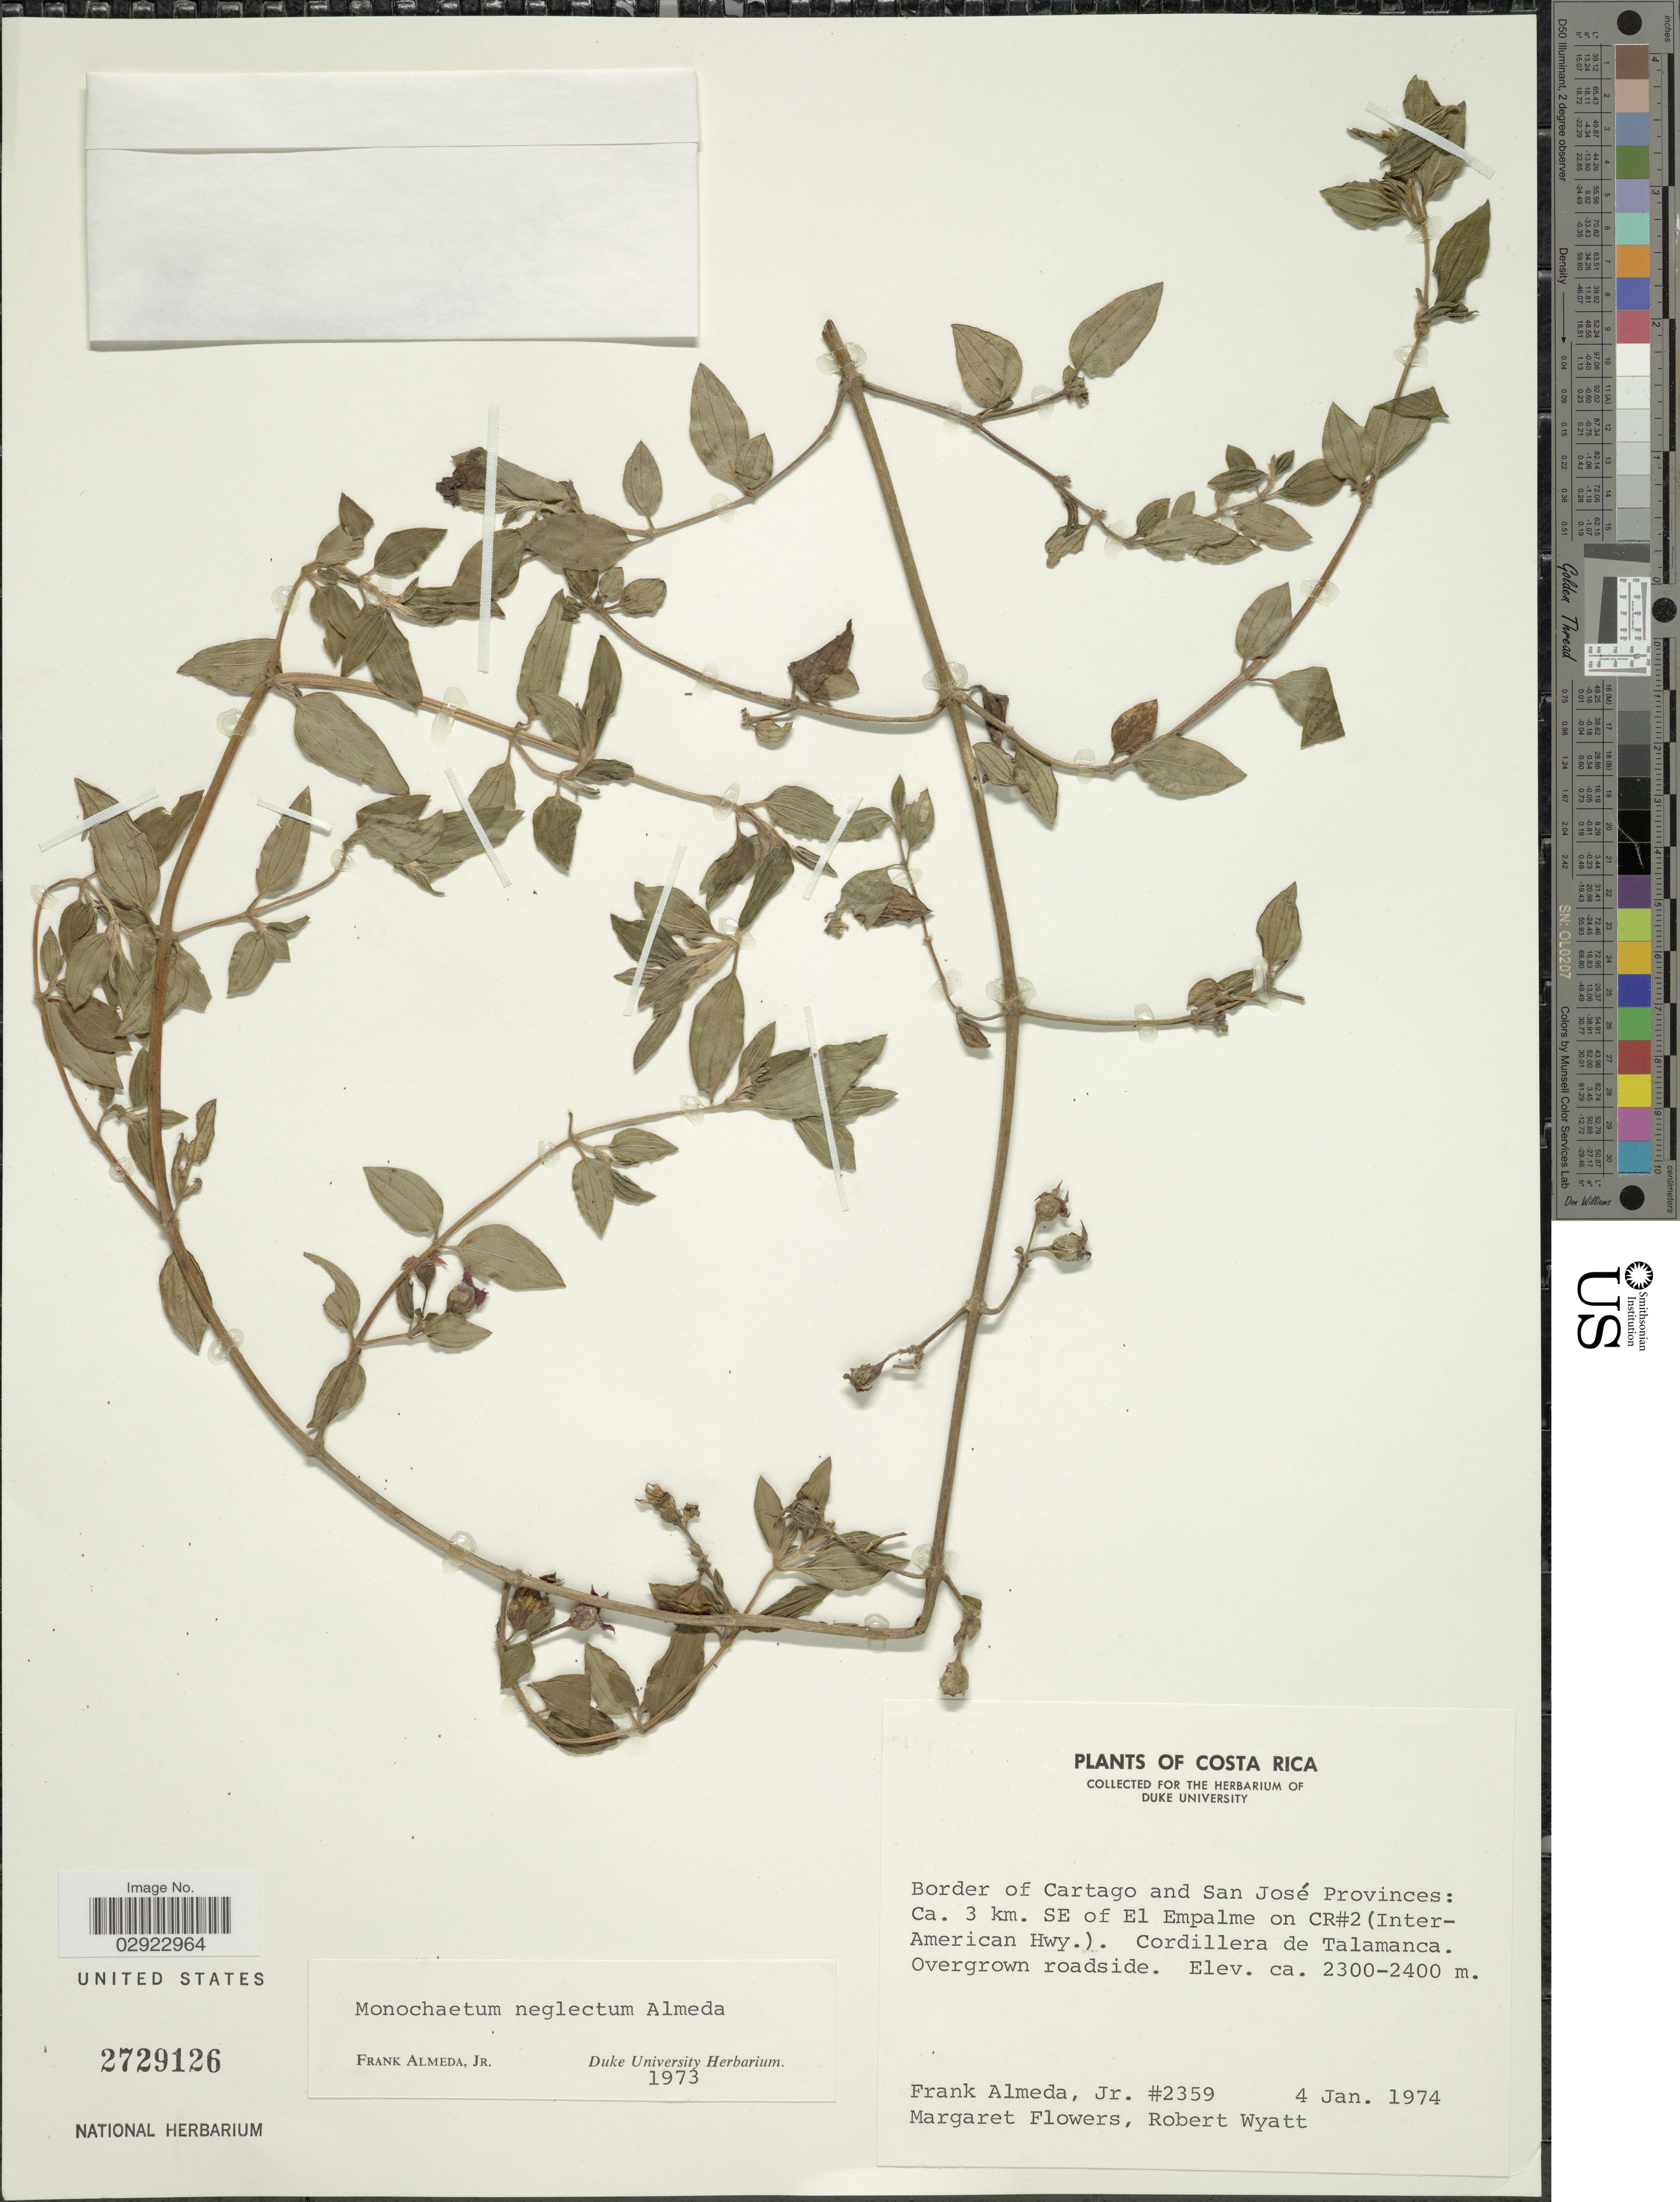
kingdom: Plantae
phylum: Tracheophyta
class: Magnoliopsida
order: Myrtales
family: Melastomataceae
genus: Monochaetum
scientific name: Monochaetum neglectum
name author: Almeda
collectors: F. Almeda, M. Flowers & R. Wyatt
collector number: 2359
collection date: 1974-01-04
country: Costa Rica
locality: Border of Cartago and San José Provinces: Ca. 3 km. SE of El Empalme on CR#2 (Inter-American Hwy.). Cordillera de Talamanca.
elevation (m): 2300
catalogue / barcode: US 2729126